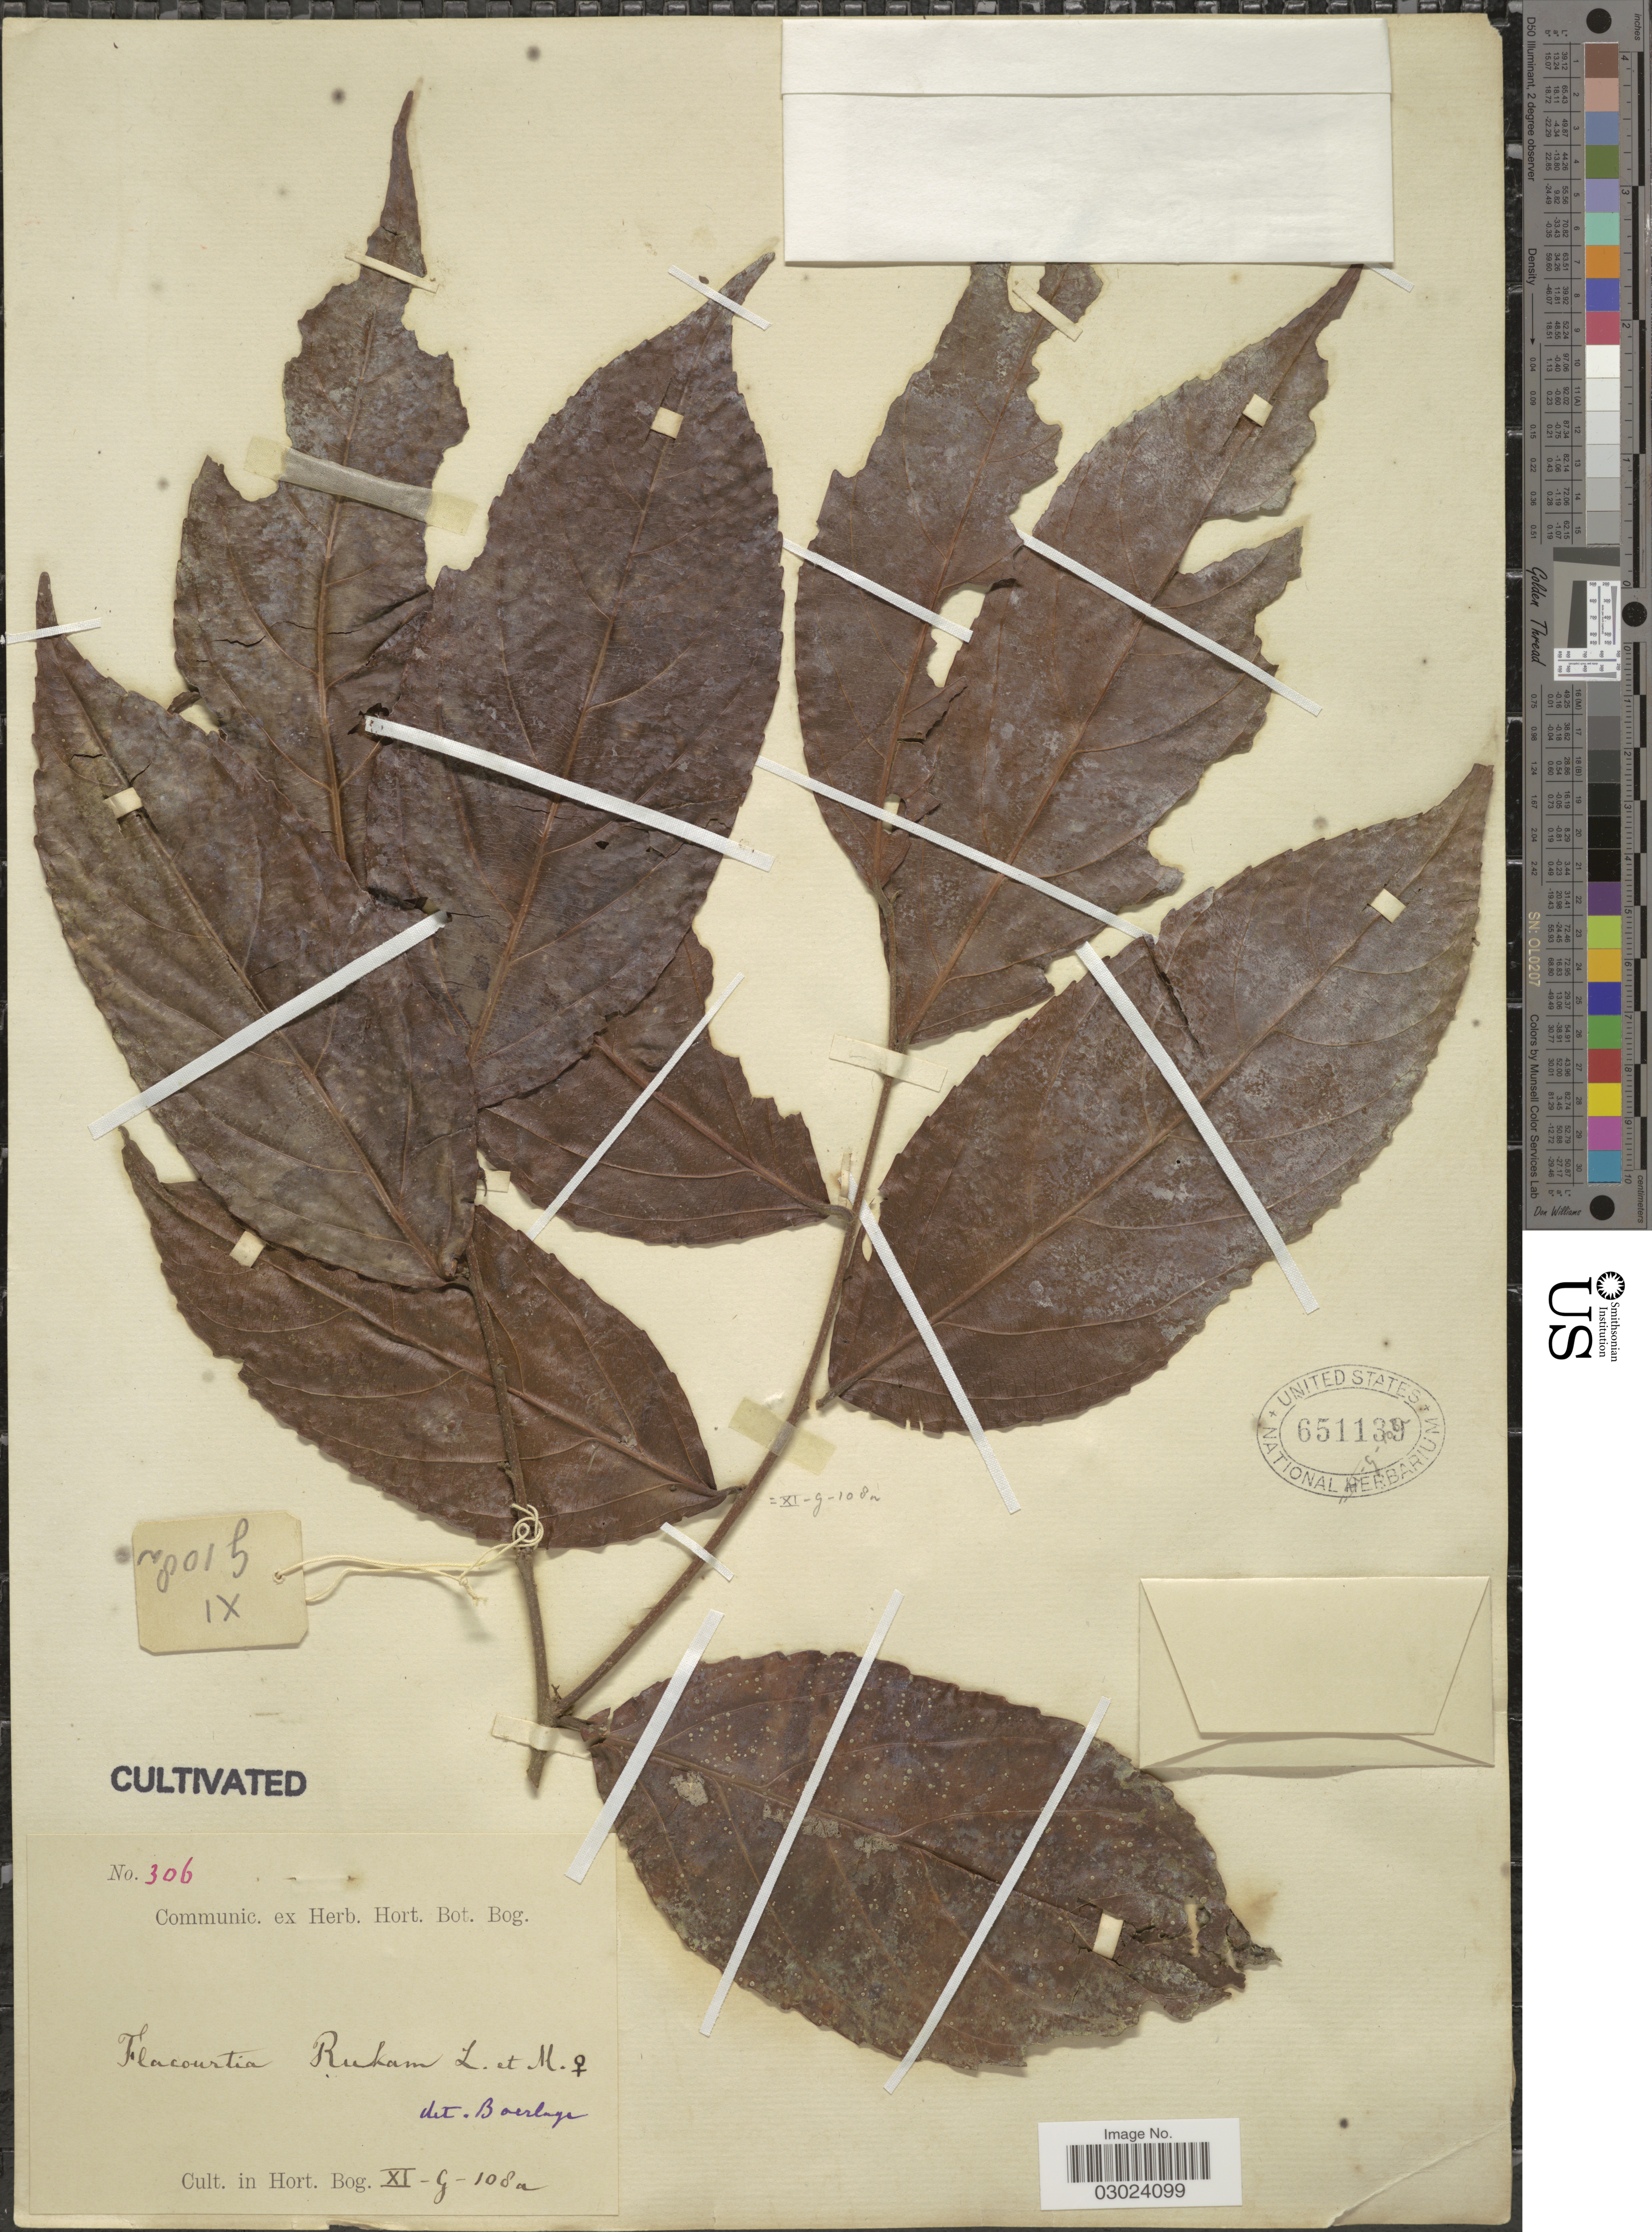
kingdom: Plantae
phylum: Tracheophyta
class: Magnoliopsida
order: Malpighiales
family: Salicaceae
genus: Flacourtia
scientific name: Flacourtia rukam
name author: Zoll. & Moritzi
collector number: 306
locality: Cult. in Hort. Bog. XI-G-108a [unsure placement]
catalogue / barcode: US 651139